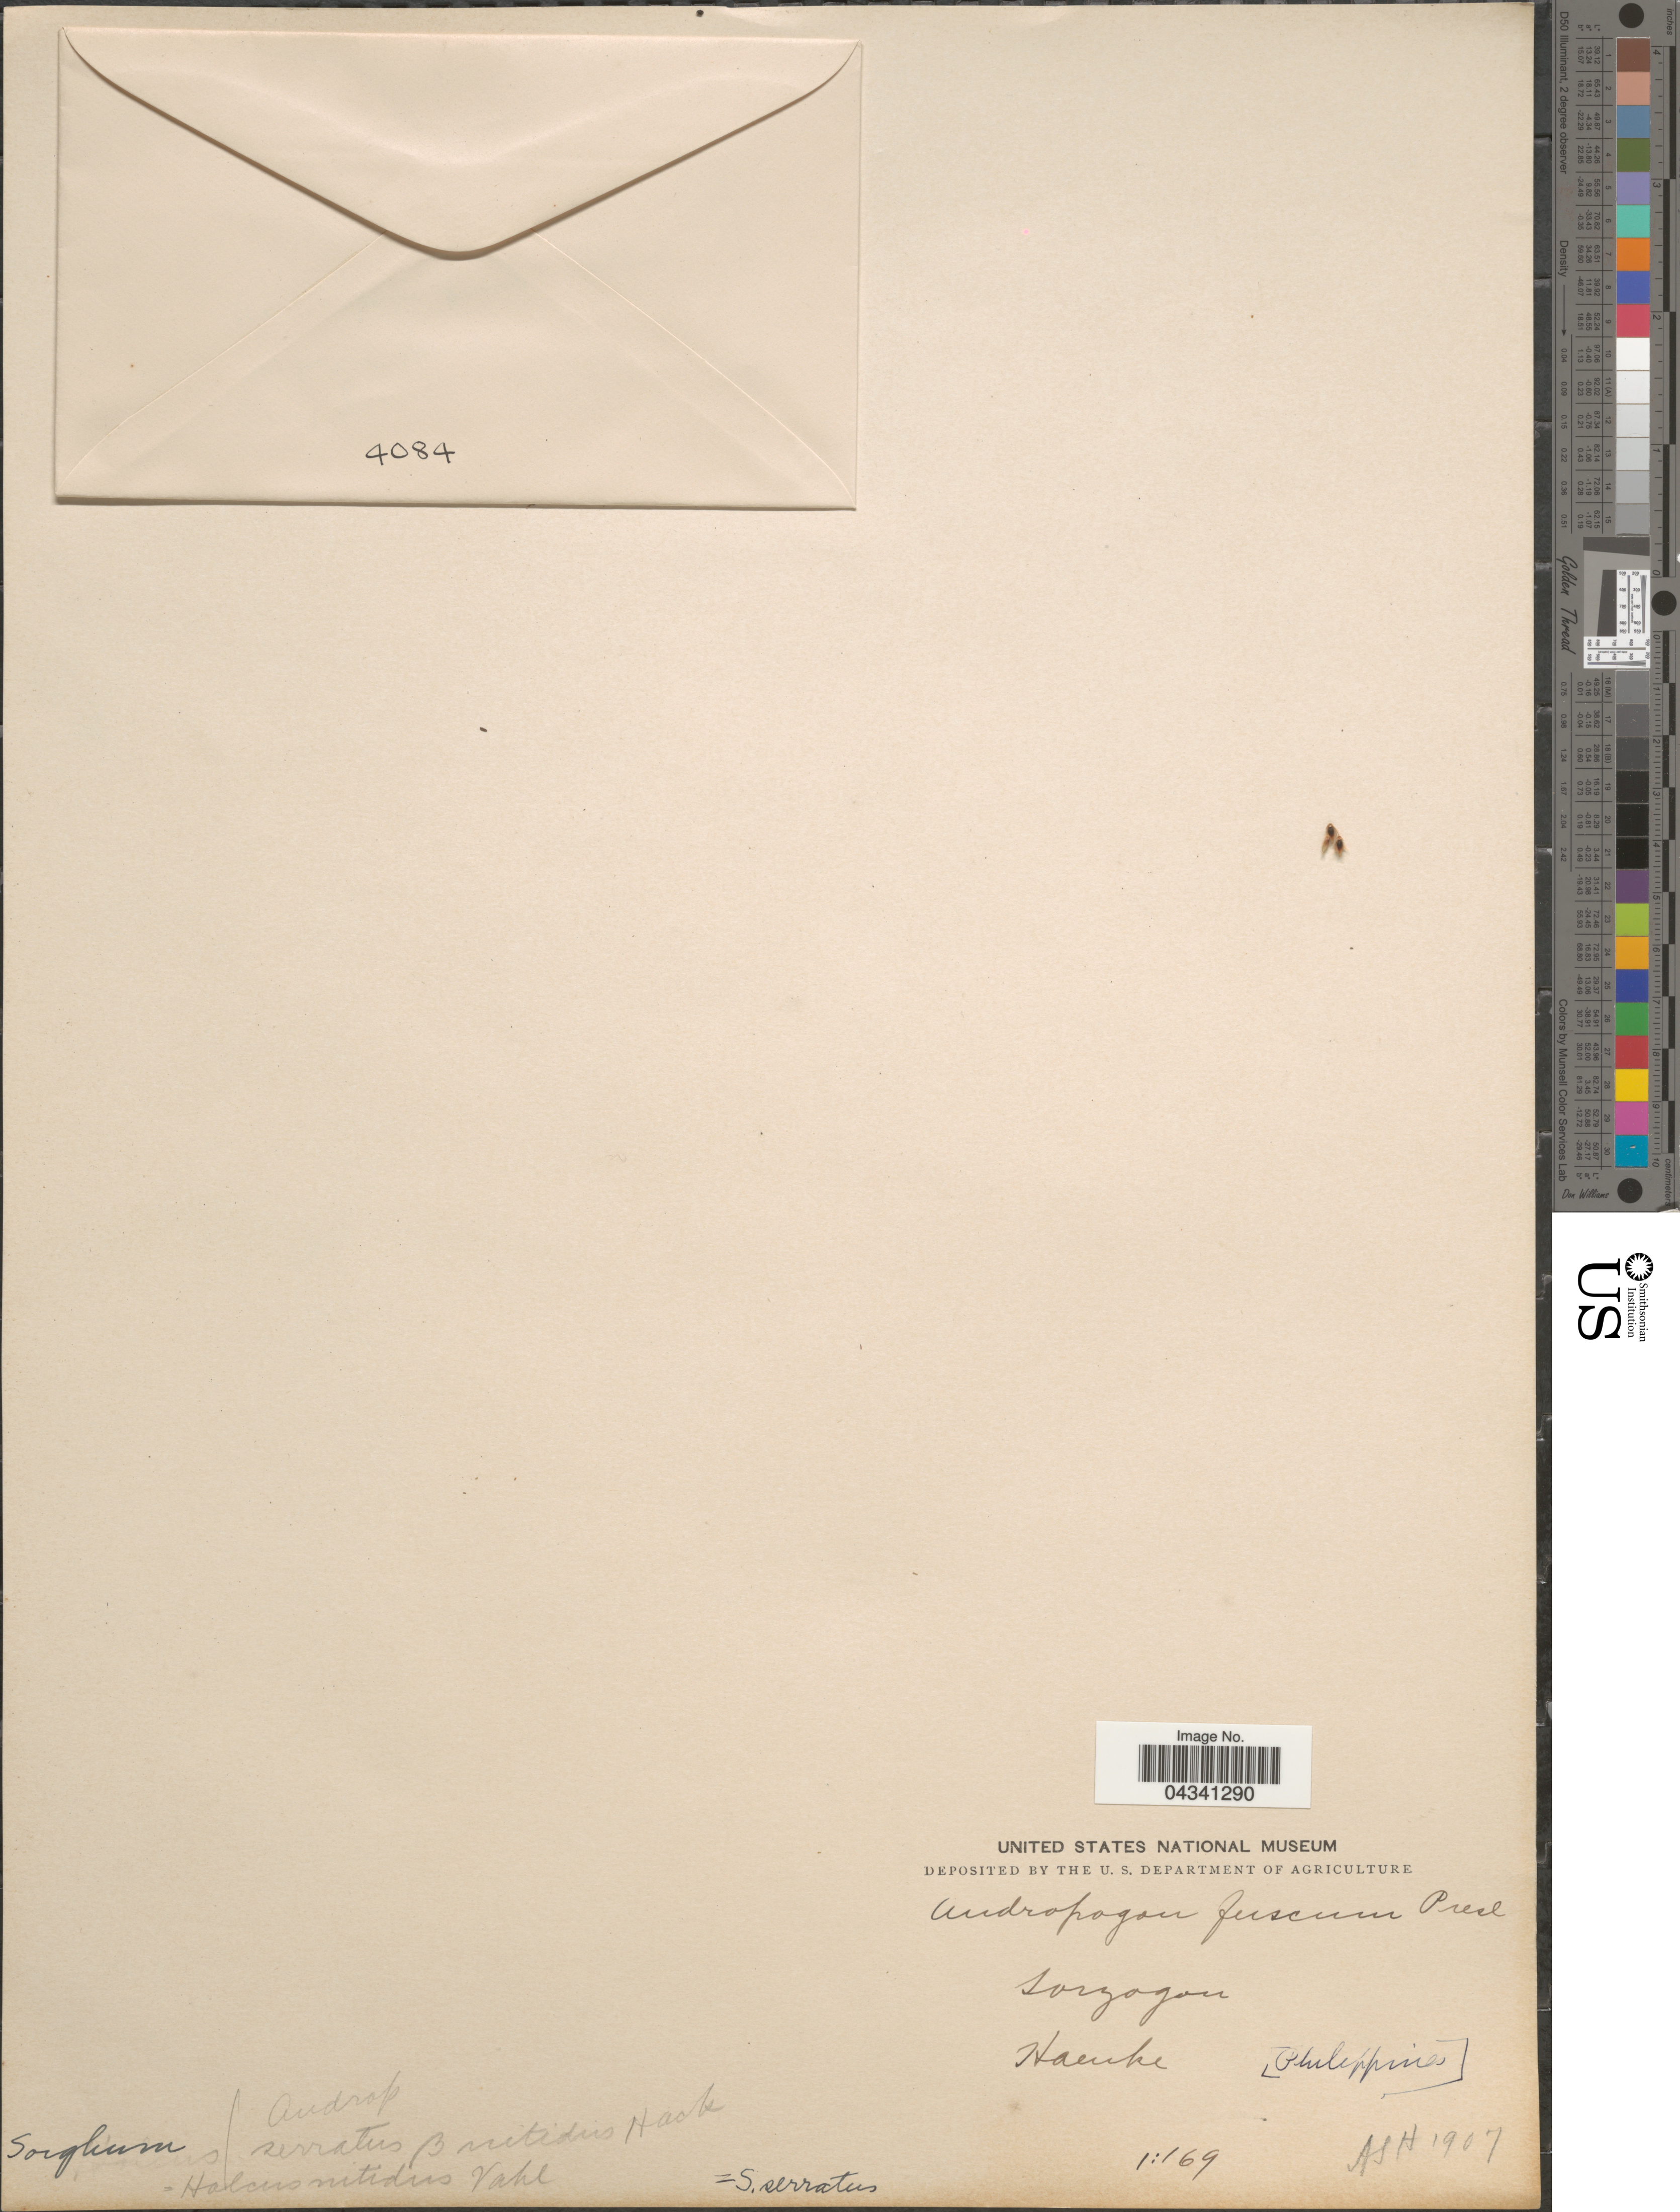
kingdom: Plantae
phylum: Tracheophyta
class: Liliopsida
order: Poales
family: Poaceae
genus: Sorghum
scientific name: Sorghum nitidum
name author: (Vahl) Pers.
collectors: Haenke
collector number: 4084?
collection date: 1907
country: Philippines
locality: Sorzogon.